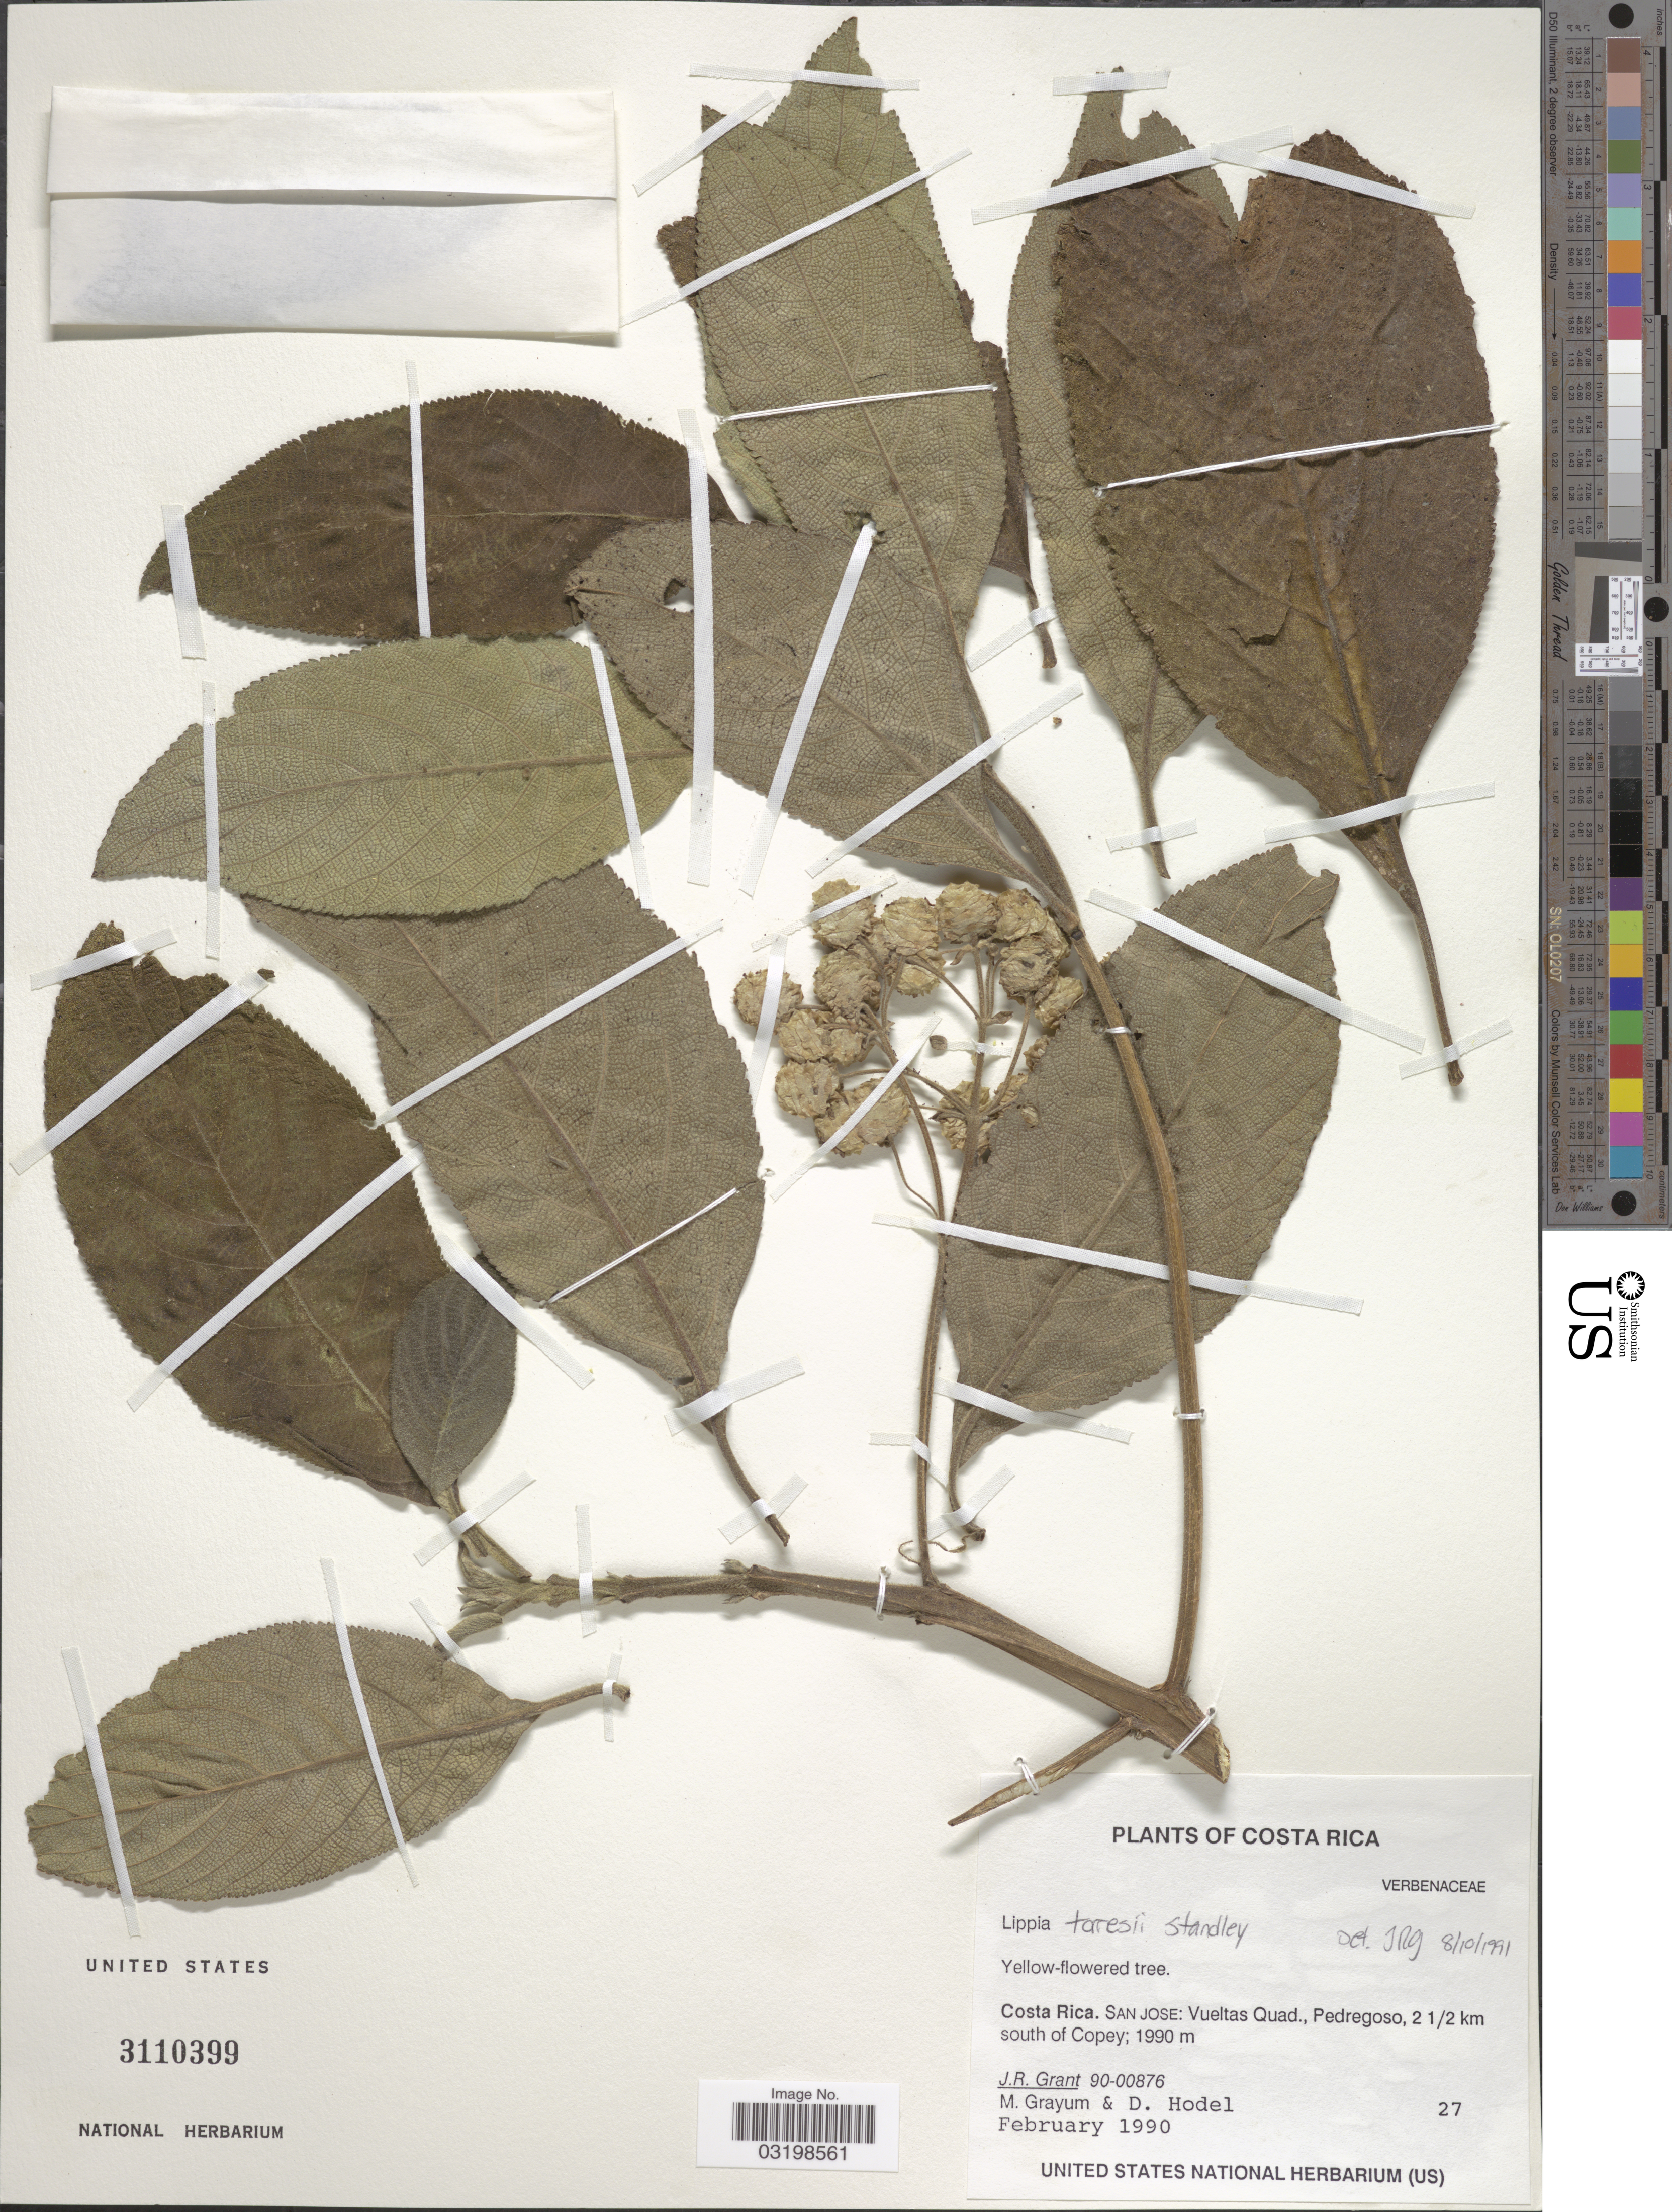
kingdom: Plantae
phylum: Tracheophyta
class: Magnoliopsida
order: Lamiales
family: Verbenaceae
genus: Lippia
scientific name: Lippia umbellata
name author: Cav.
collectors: J. Grant, M. H. Grayum & D. R. Hodel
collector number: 90-00876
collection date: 1990-02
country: Costa Rica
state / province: San José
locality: Vueltas Quad., Pedregoso, 2½ km south of Copey.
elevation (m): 1990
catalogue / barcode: US 3110399